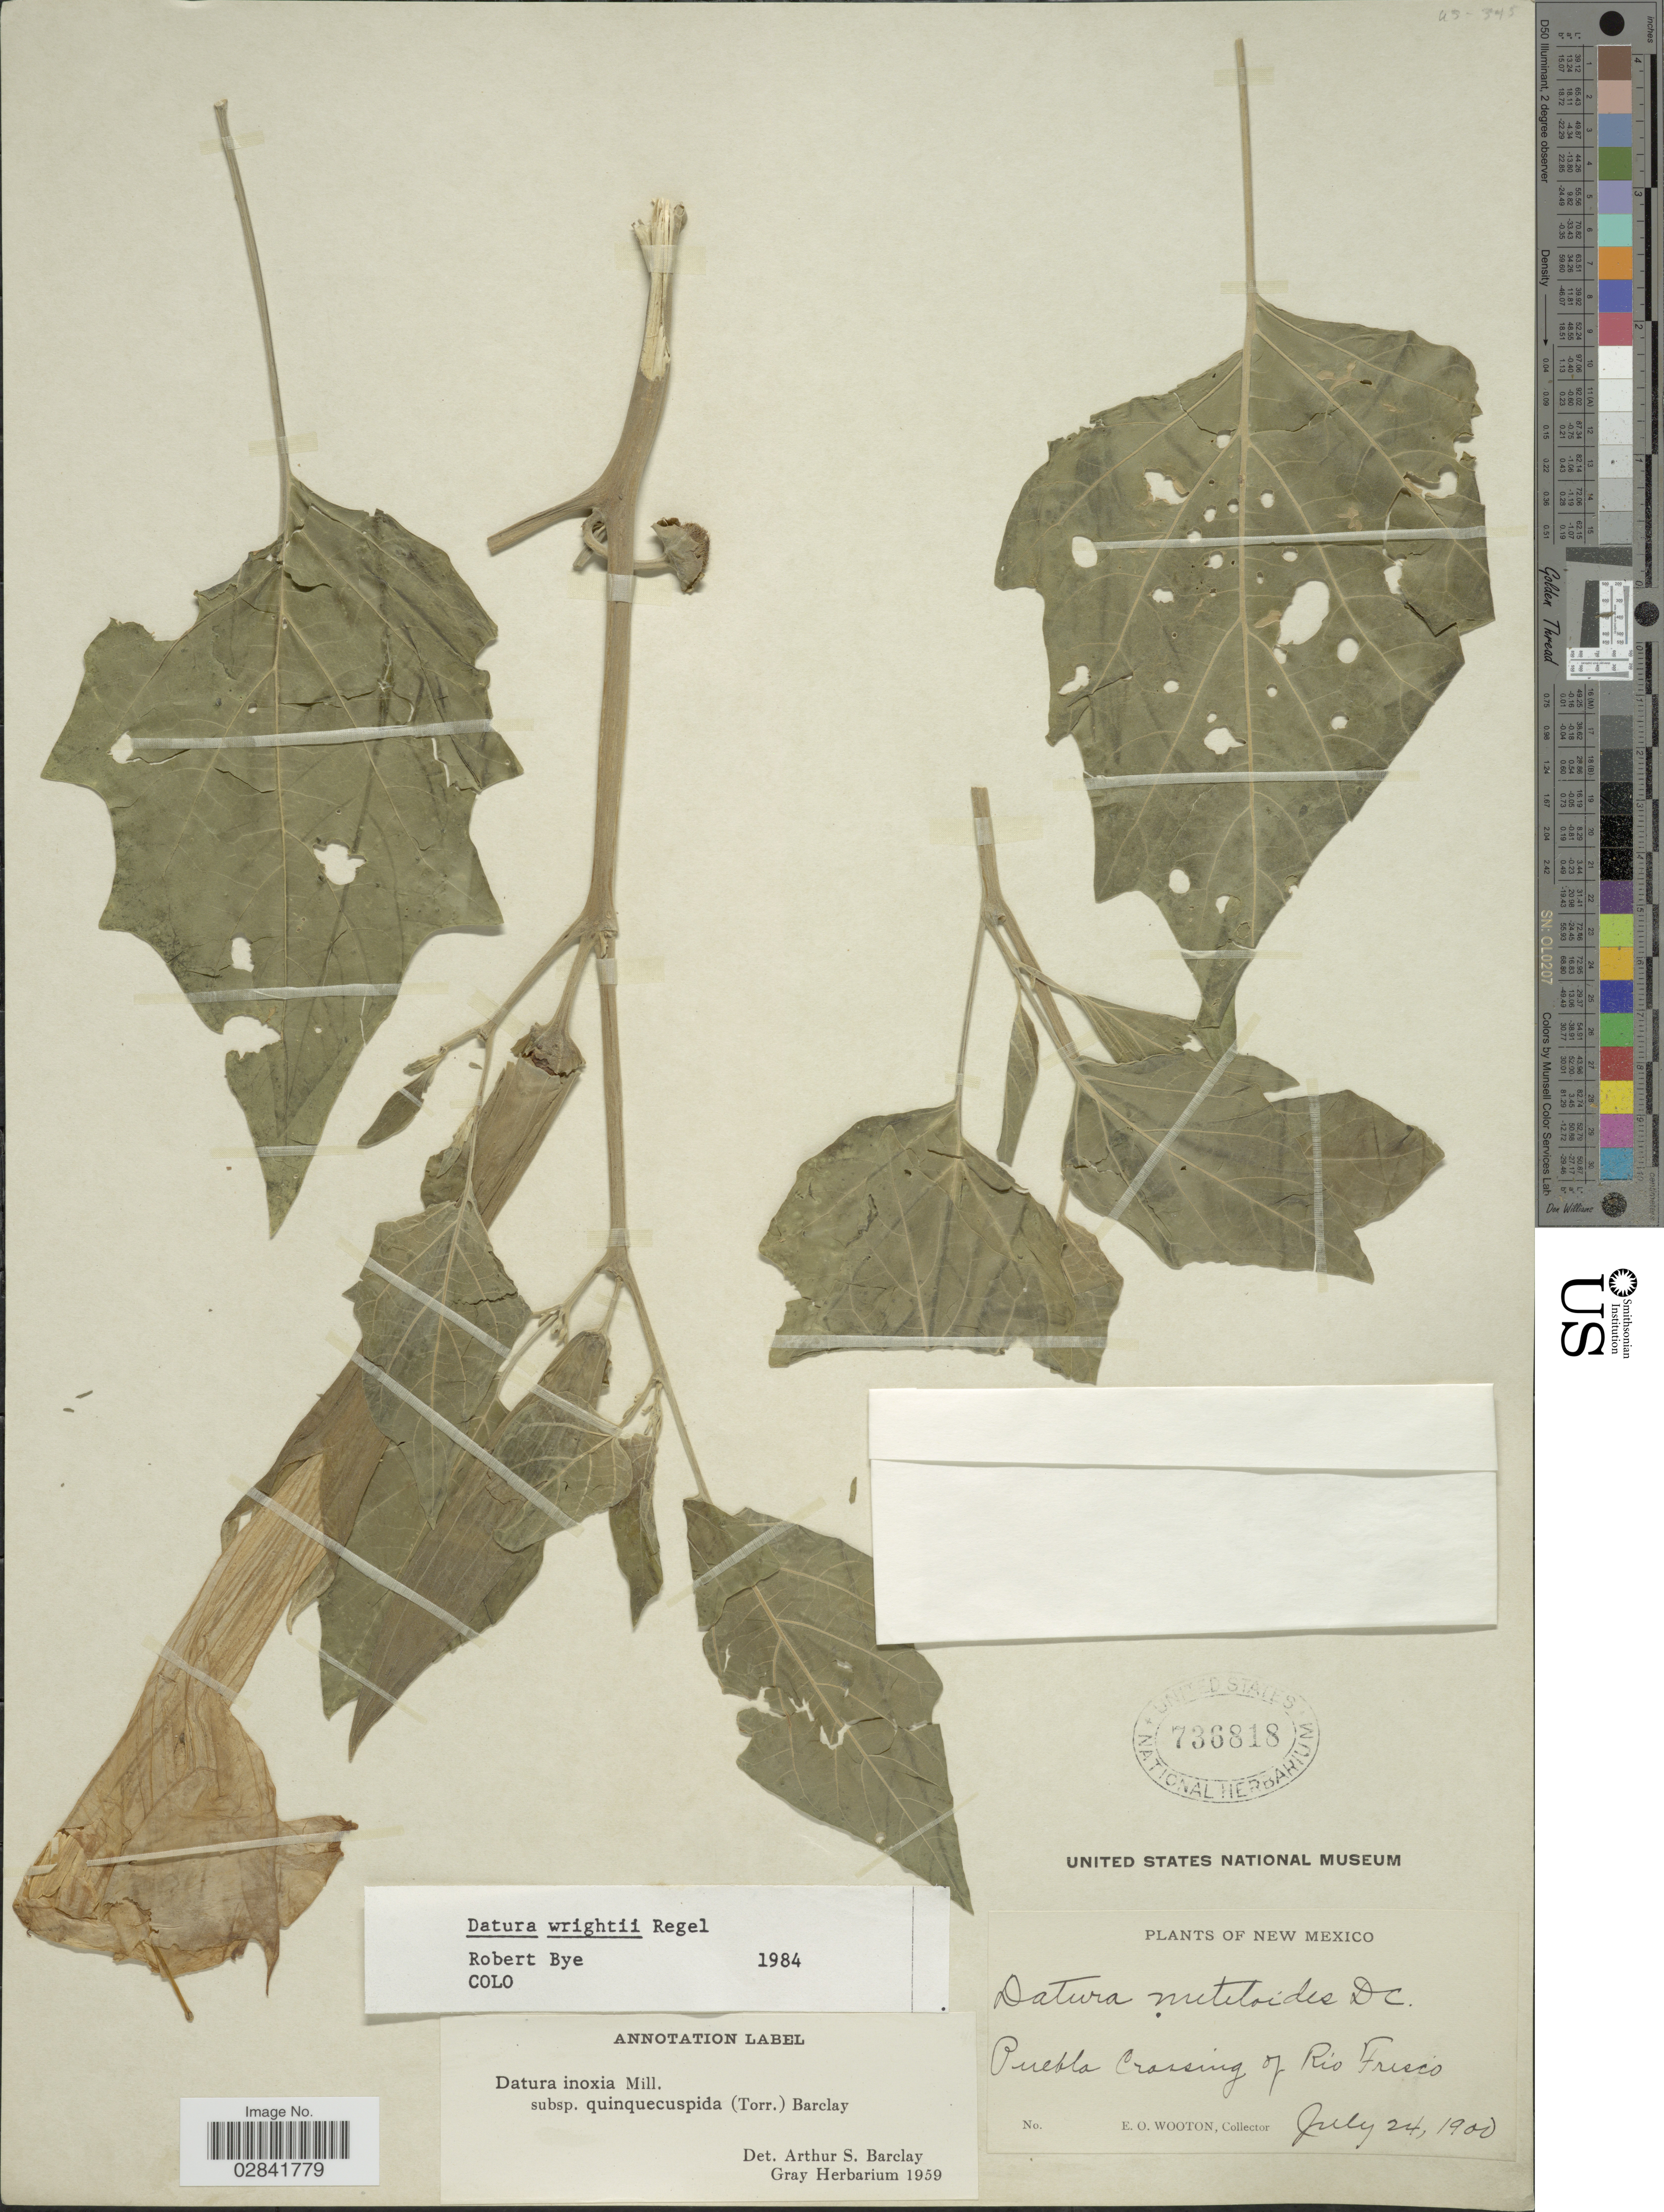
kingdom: Plantae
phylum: Tracheophyta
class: Magnoliopsida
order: Solanales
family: Solanaceae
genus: Datura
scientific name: Datura wrightii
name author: Regel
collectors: E. O. Wooton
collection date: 1900-07-24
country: United States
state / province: New Mexico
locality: Puebla Crossing of Rio Fresco.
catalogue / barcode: US 736818